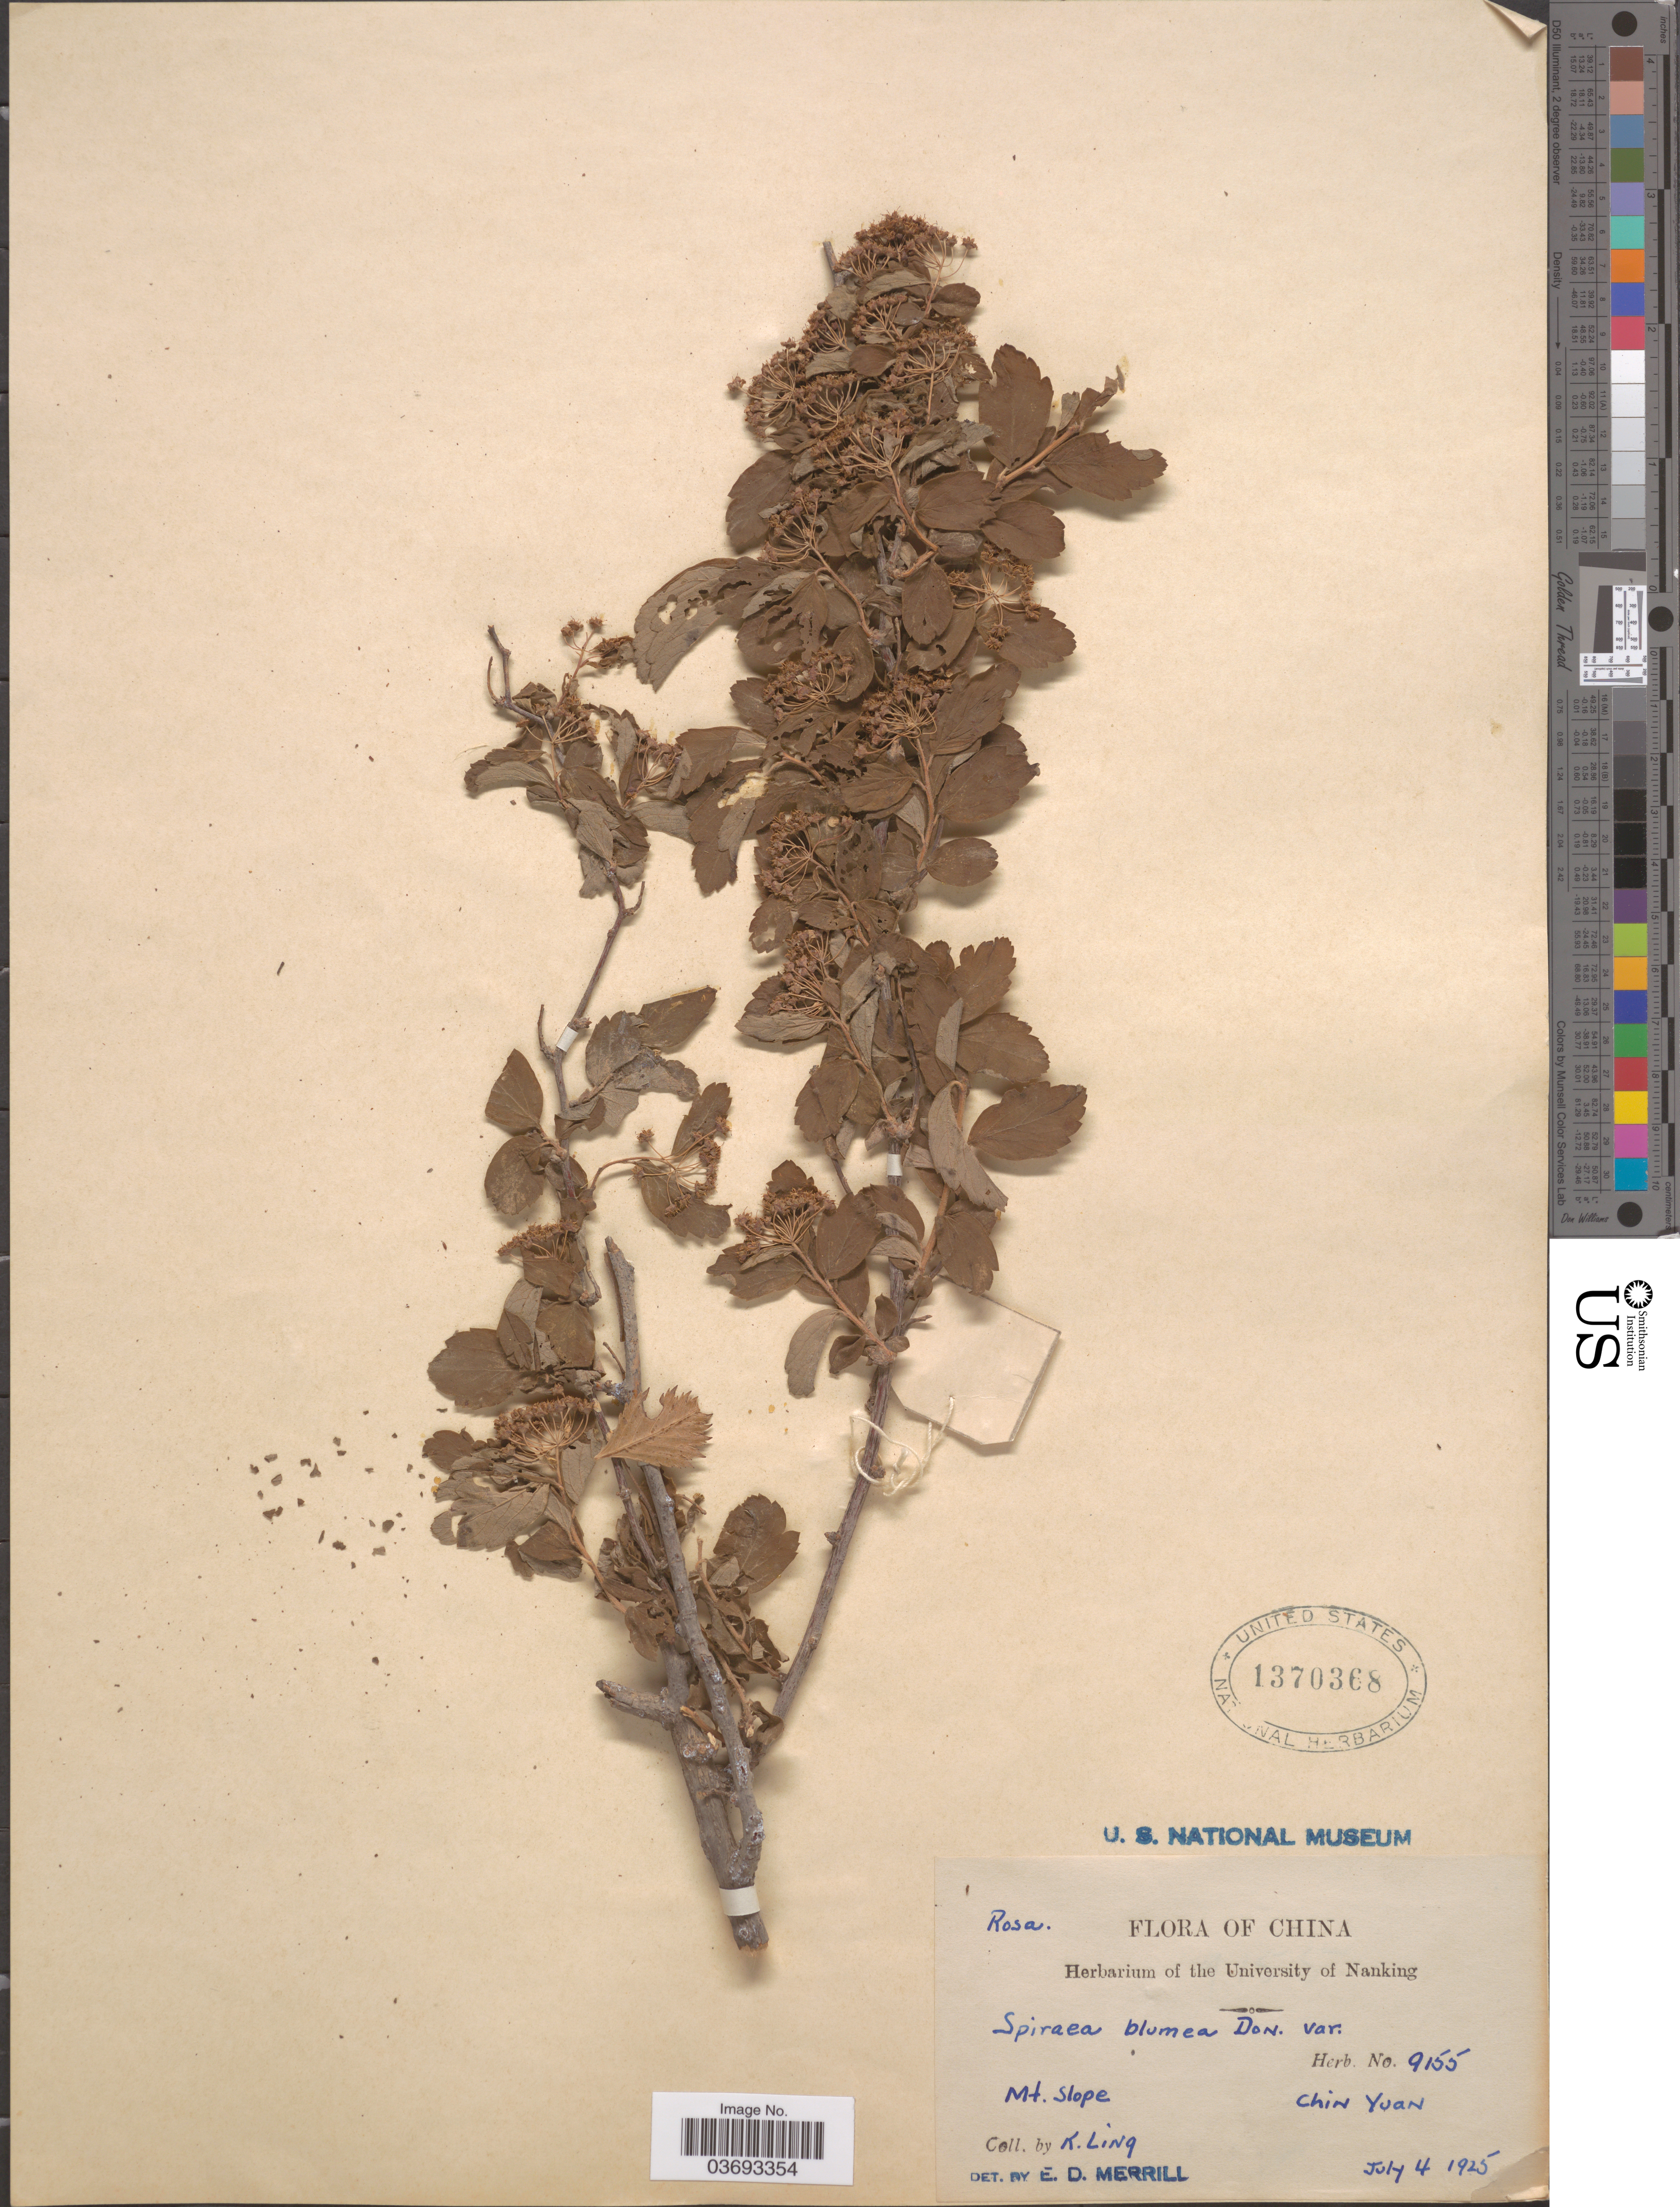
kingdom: Plantae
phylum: Tracheophyta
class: Magnoliopsida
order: Rosales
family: Rosaceae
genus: Spiraea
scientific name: Spiraea blumei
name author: G. Don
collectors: K. Ling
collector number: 9155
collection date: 1925-07-04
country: China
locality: Mt. Slope. Chin Yuan.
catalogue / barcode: US 1370368